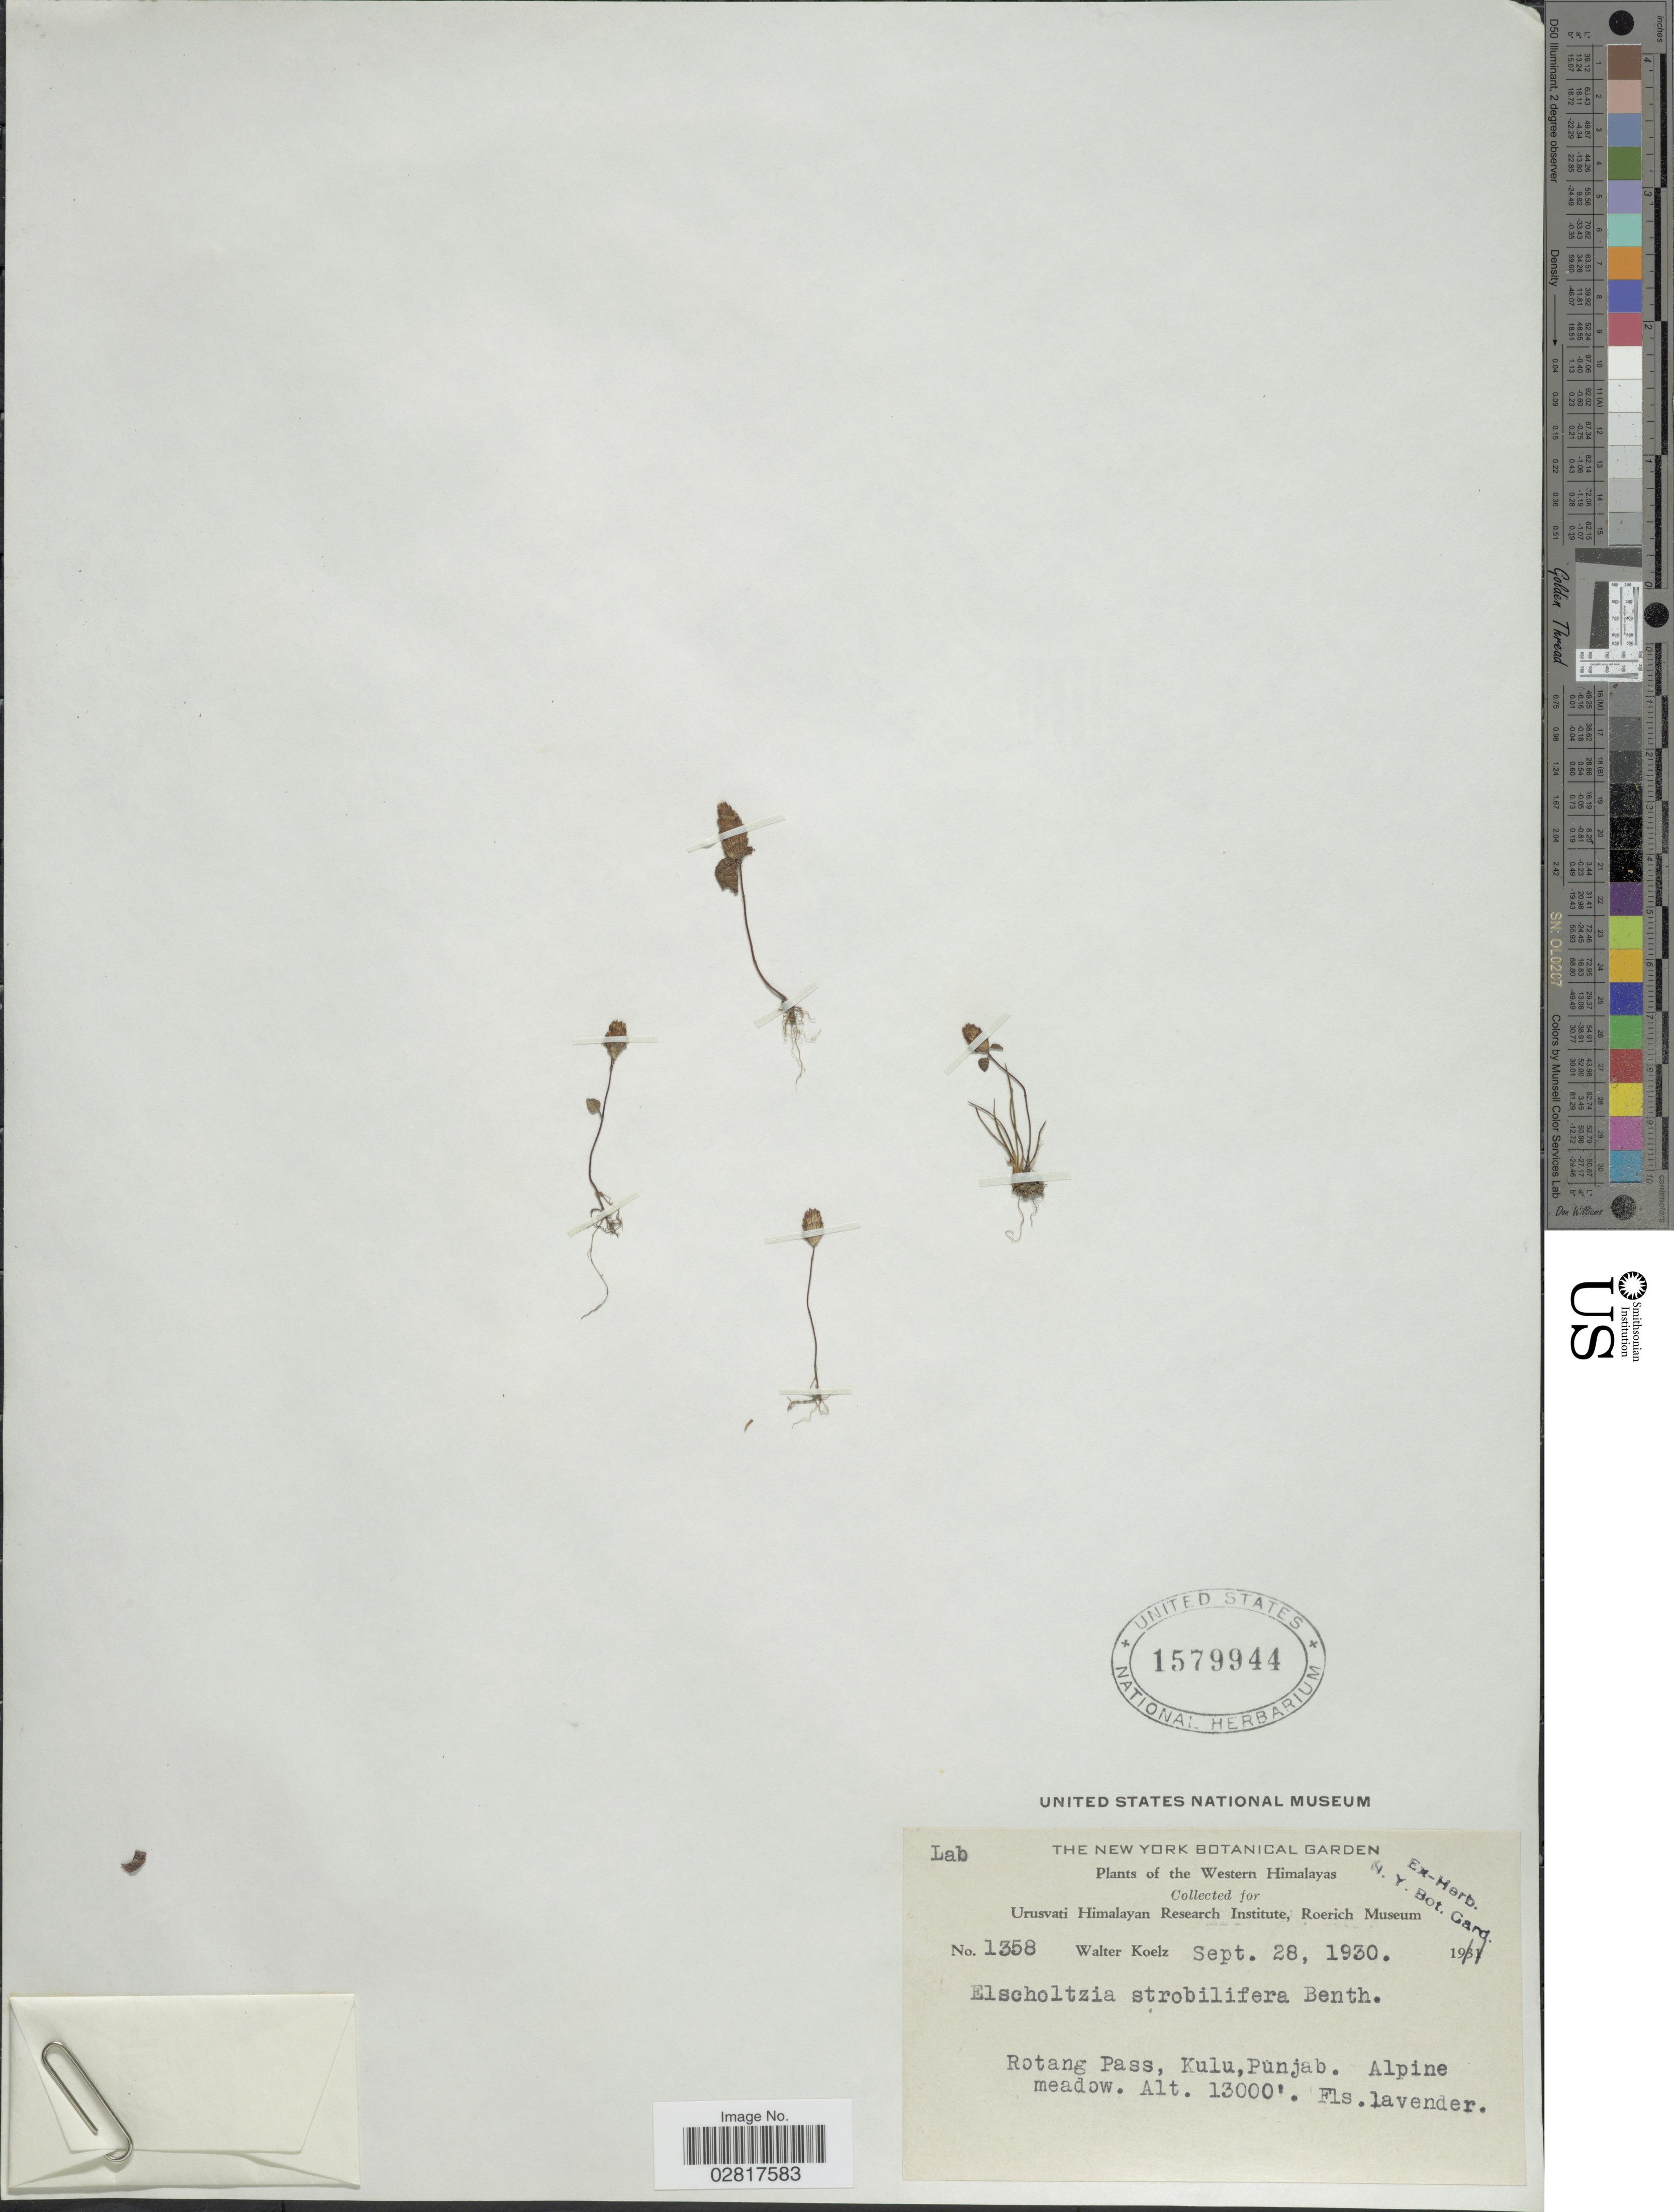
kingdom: Plantae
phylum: Tracheophyta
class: Magnoliopsida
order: Lamiales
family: Lamiaceae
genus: Elsholtzia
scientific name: Elsholtzia strobilifera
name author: (Benth.) Benth.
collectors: W. N. Koelz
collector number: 1358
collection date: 1930-09-28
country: India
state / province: Punjab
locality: Western Himalayas, Rotang Pass, Kulu, Punjab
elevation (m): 3962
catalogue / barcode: US 1579944